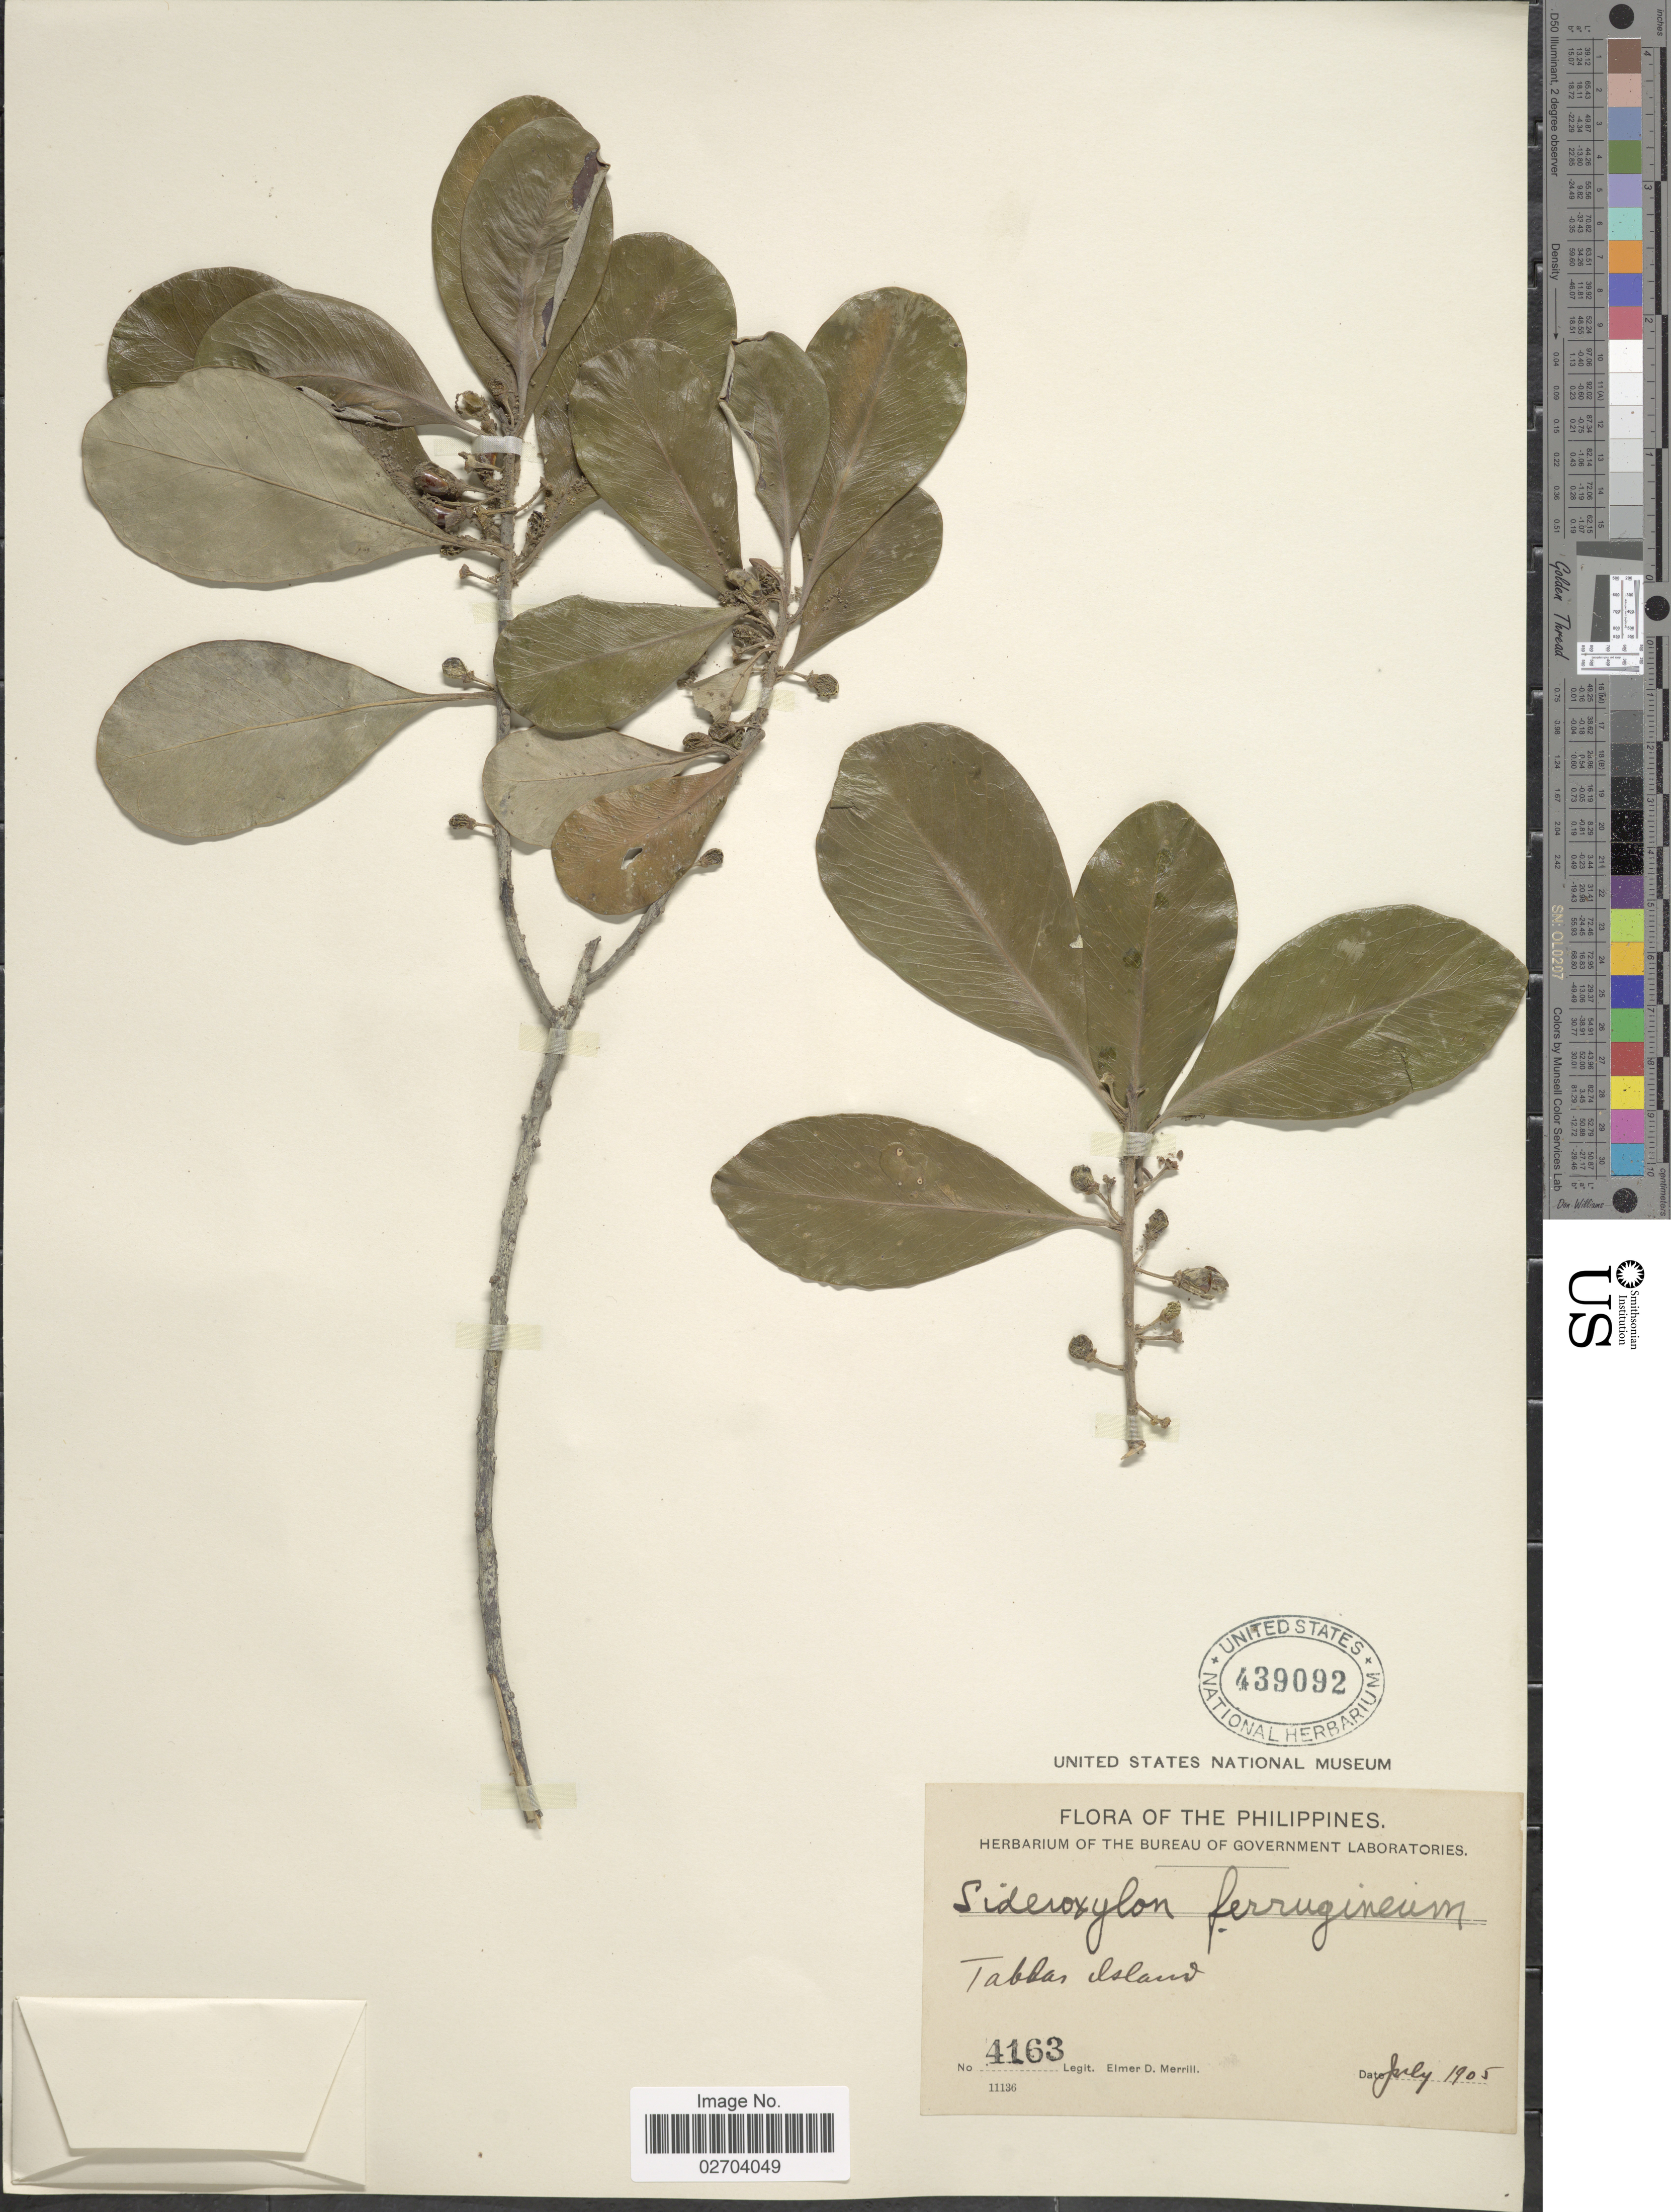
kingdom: Plantae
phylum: Tracheophyta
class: Magnoliopsida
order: Ericales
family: Sapotaceae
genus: Sideroxylon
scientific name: Sideroxylon ferrugineum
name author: Hook. & Arn.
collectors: E. D. Merrill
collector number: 4163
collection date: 1905-07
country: Philippines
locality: Tablas Island.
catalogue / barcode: US 439092